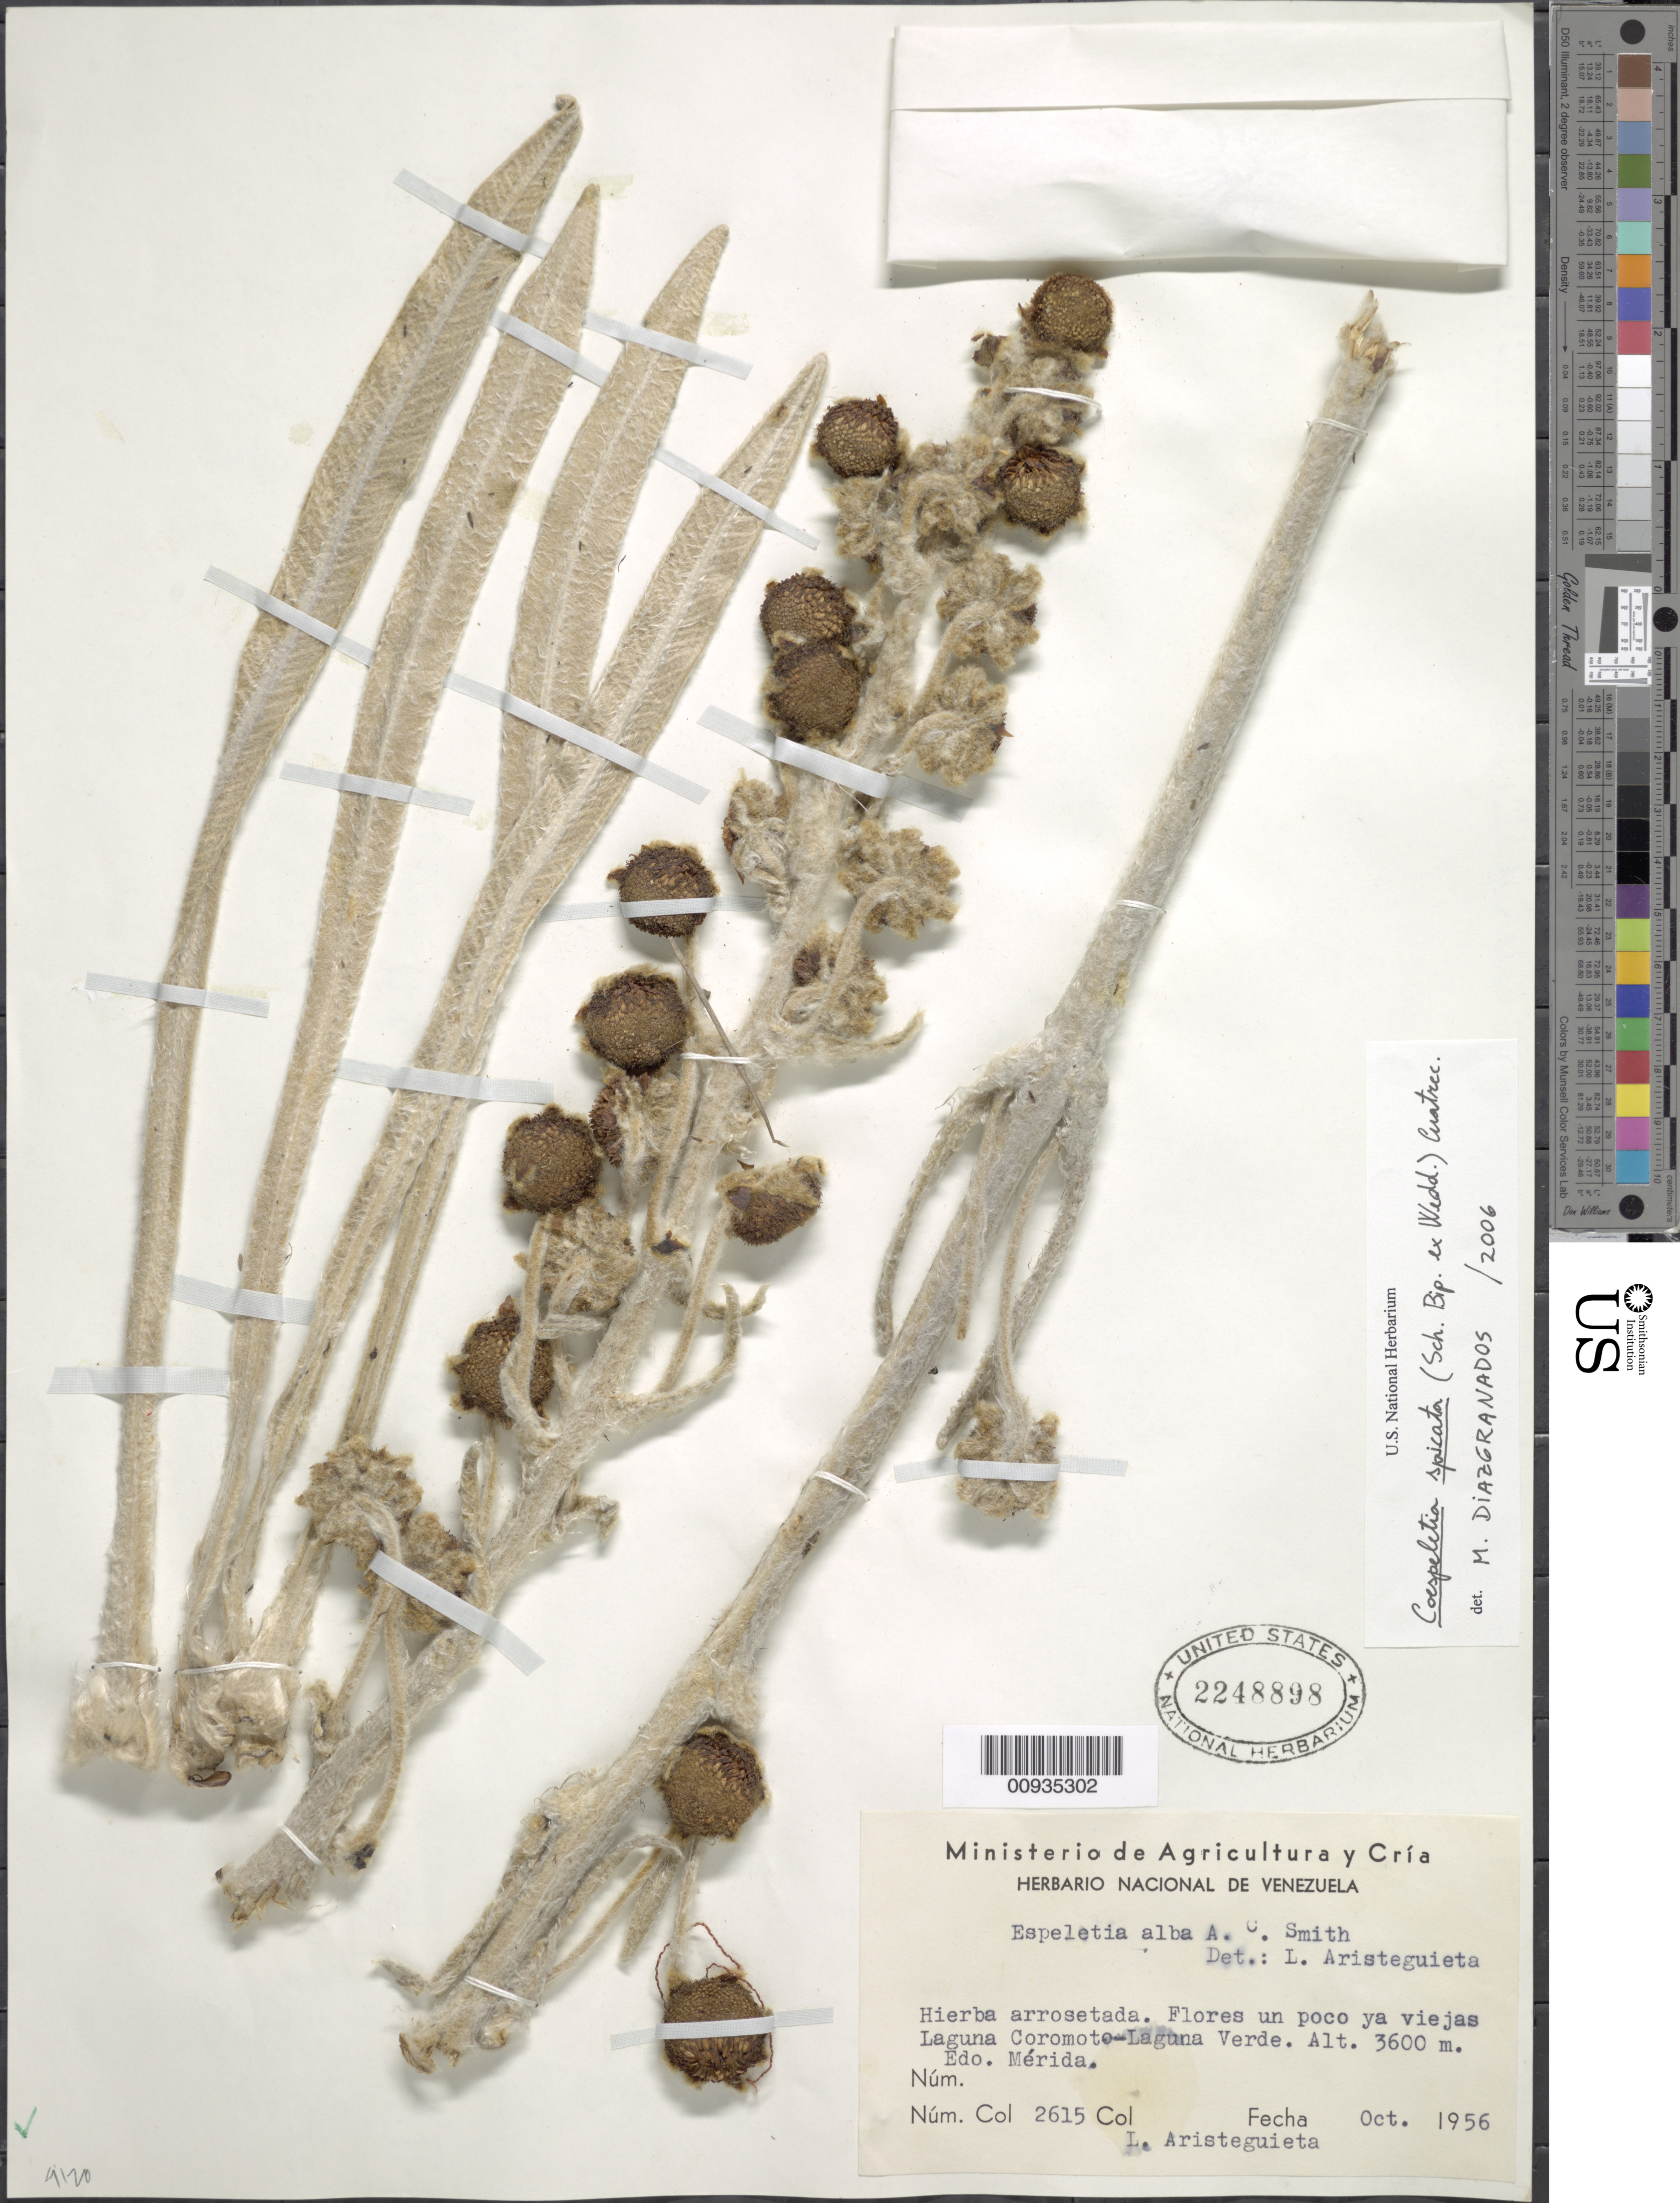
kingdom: Plantae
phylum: Tracheophyta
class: Magnoliopsida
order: Asterales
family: Asteraceae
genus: Coespeletia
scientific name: Coespeletia spicata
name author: (Sch. Bip. ex Wedd.) Cuatrec.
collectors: L. Aristeguieta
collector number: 2615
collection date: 1956-10-01/1956-10-31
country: Venezuela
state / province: Mérida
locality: Laguna Coromoto-Laguna Verde.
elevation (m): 3600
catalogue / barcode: US 2248898